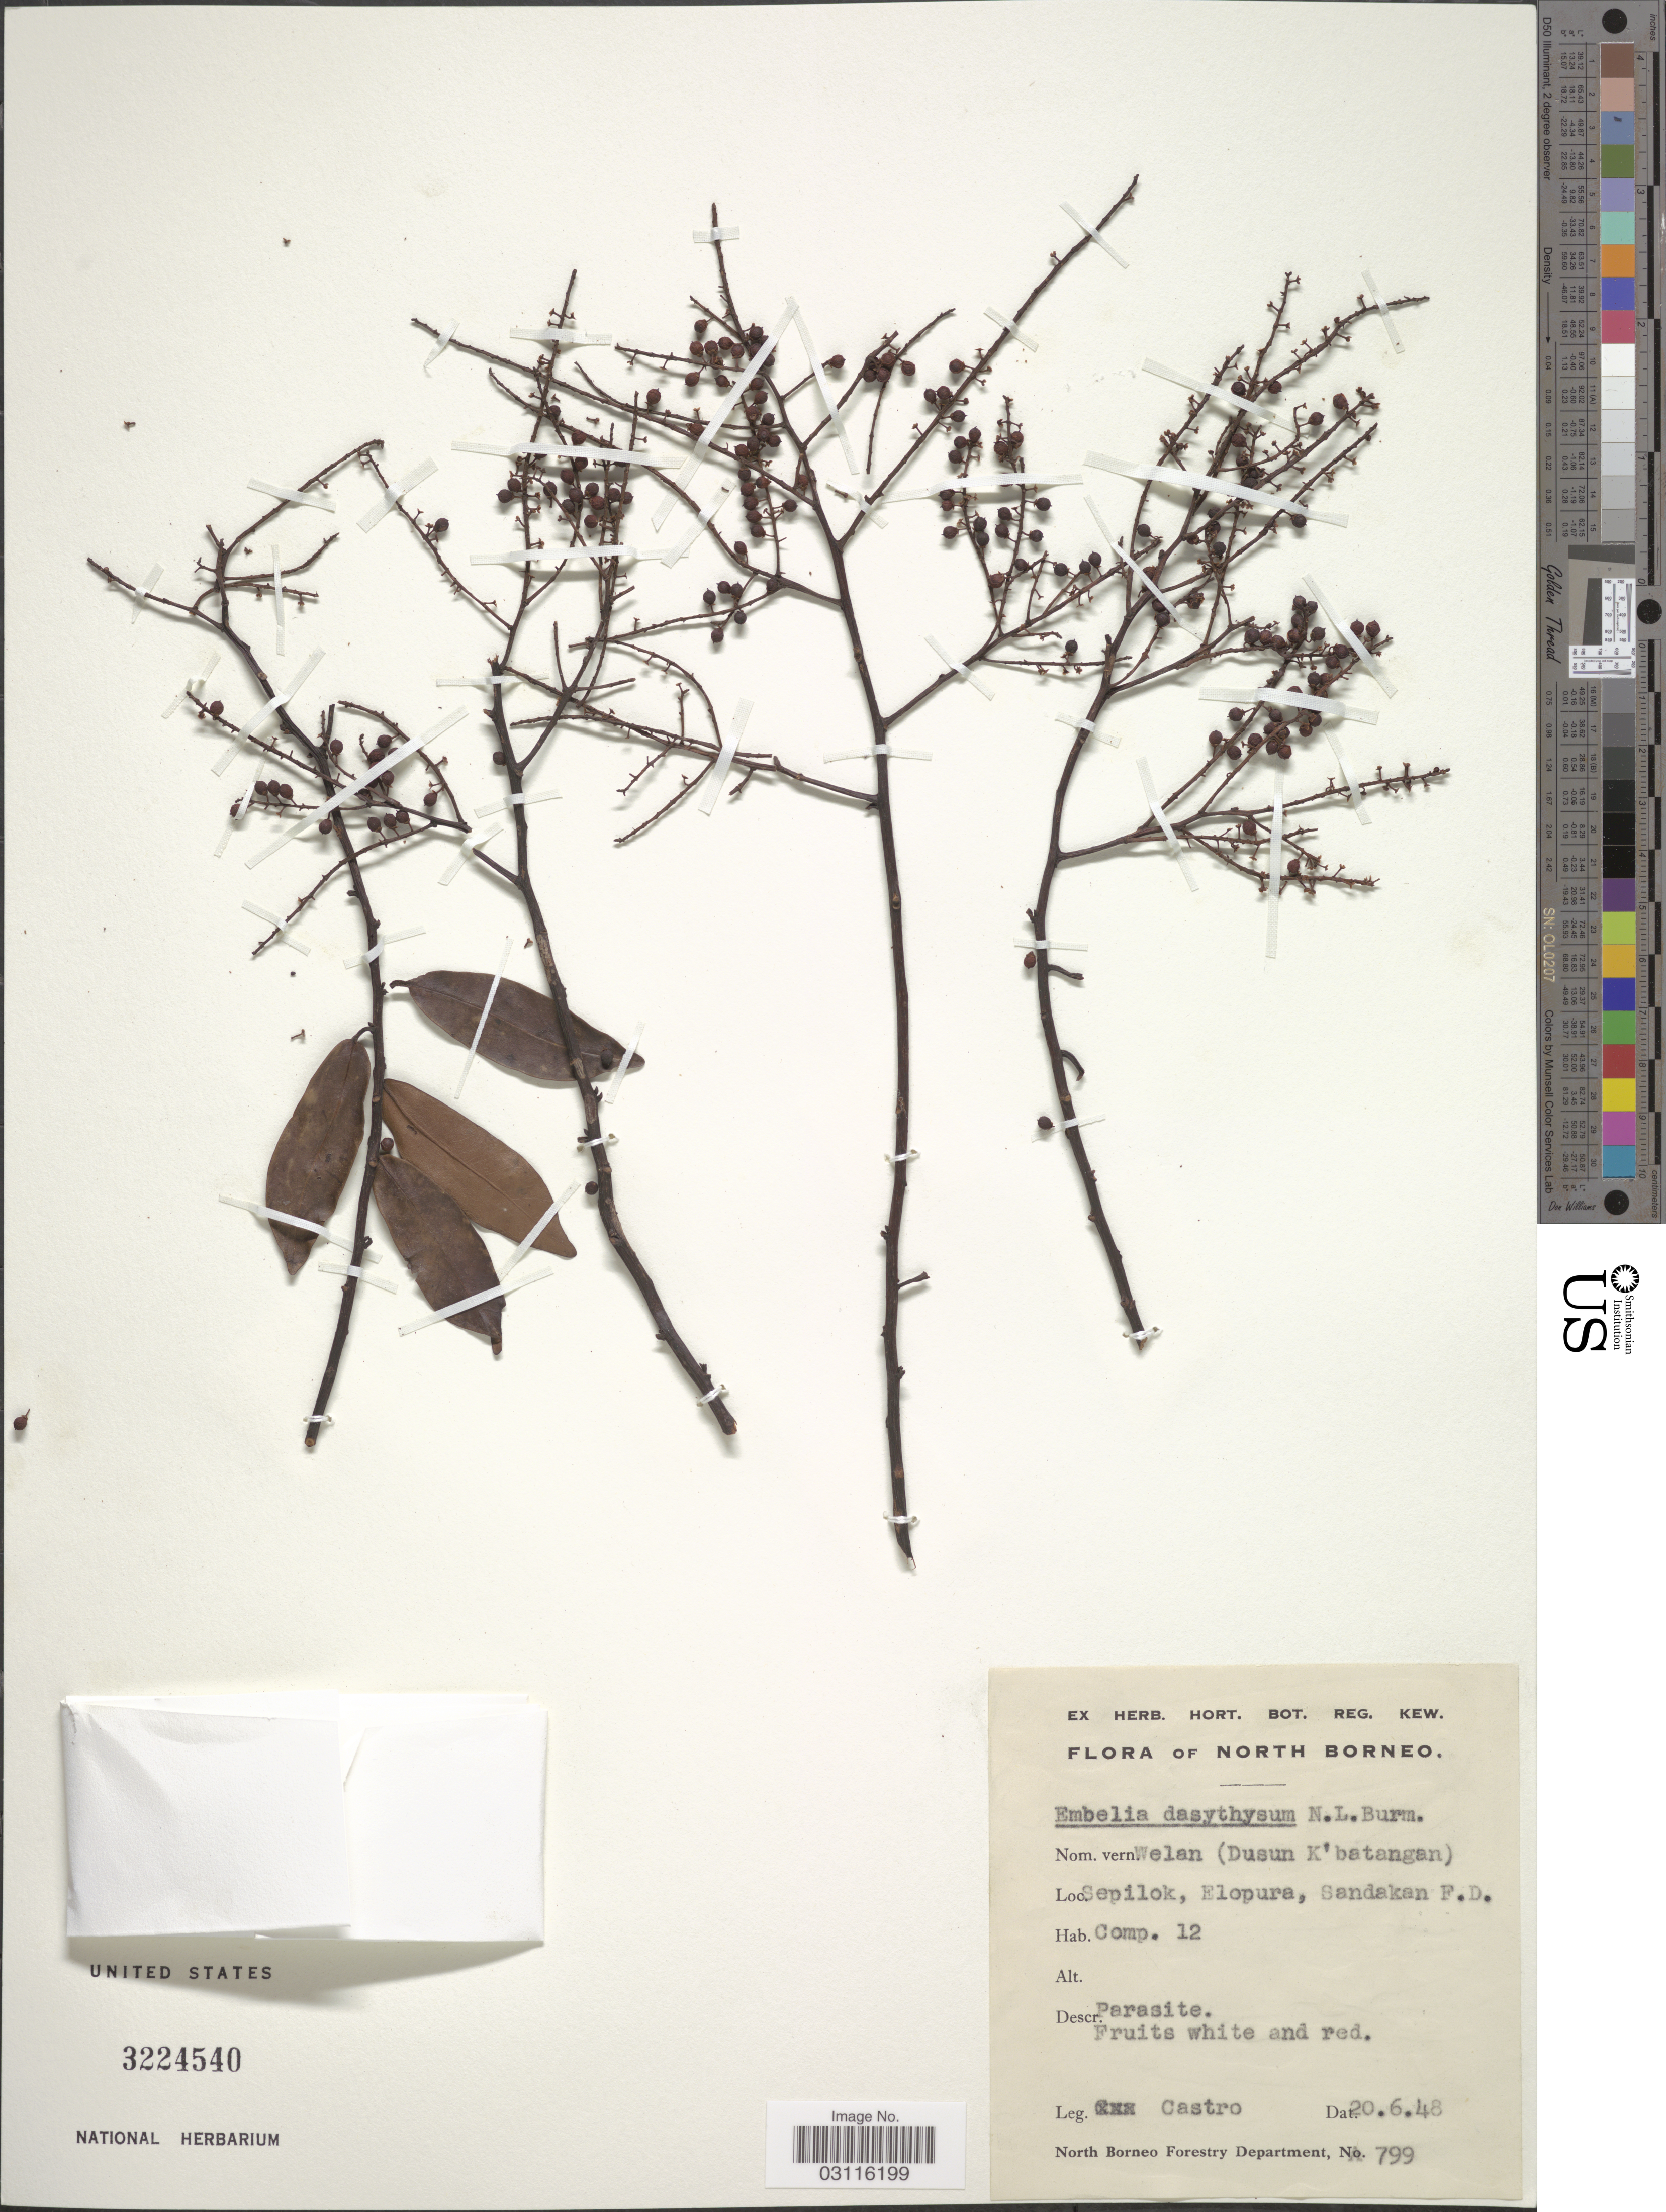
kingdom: Plantae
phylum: Tracheophyta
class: Magnoliopsida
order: Ericales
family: Primulaceae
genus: Embelia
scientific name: Embelia dasythyrsa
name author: Miq.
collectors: -. Castro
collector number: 799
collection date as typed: Transcribed d/m/y: 20/6/48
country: Malaysia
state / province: Sabah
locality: North Borneo. Sepilok, Elopura, Sandakan F. D. Comp. 12.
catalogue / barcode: US 3224540